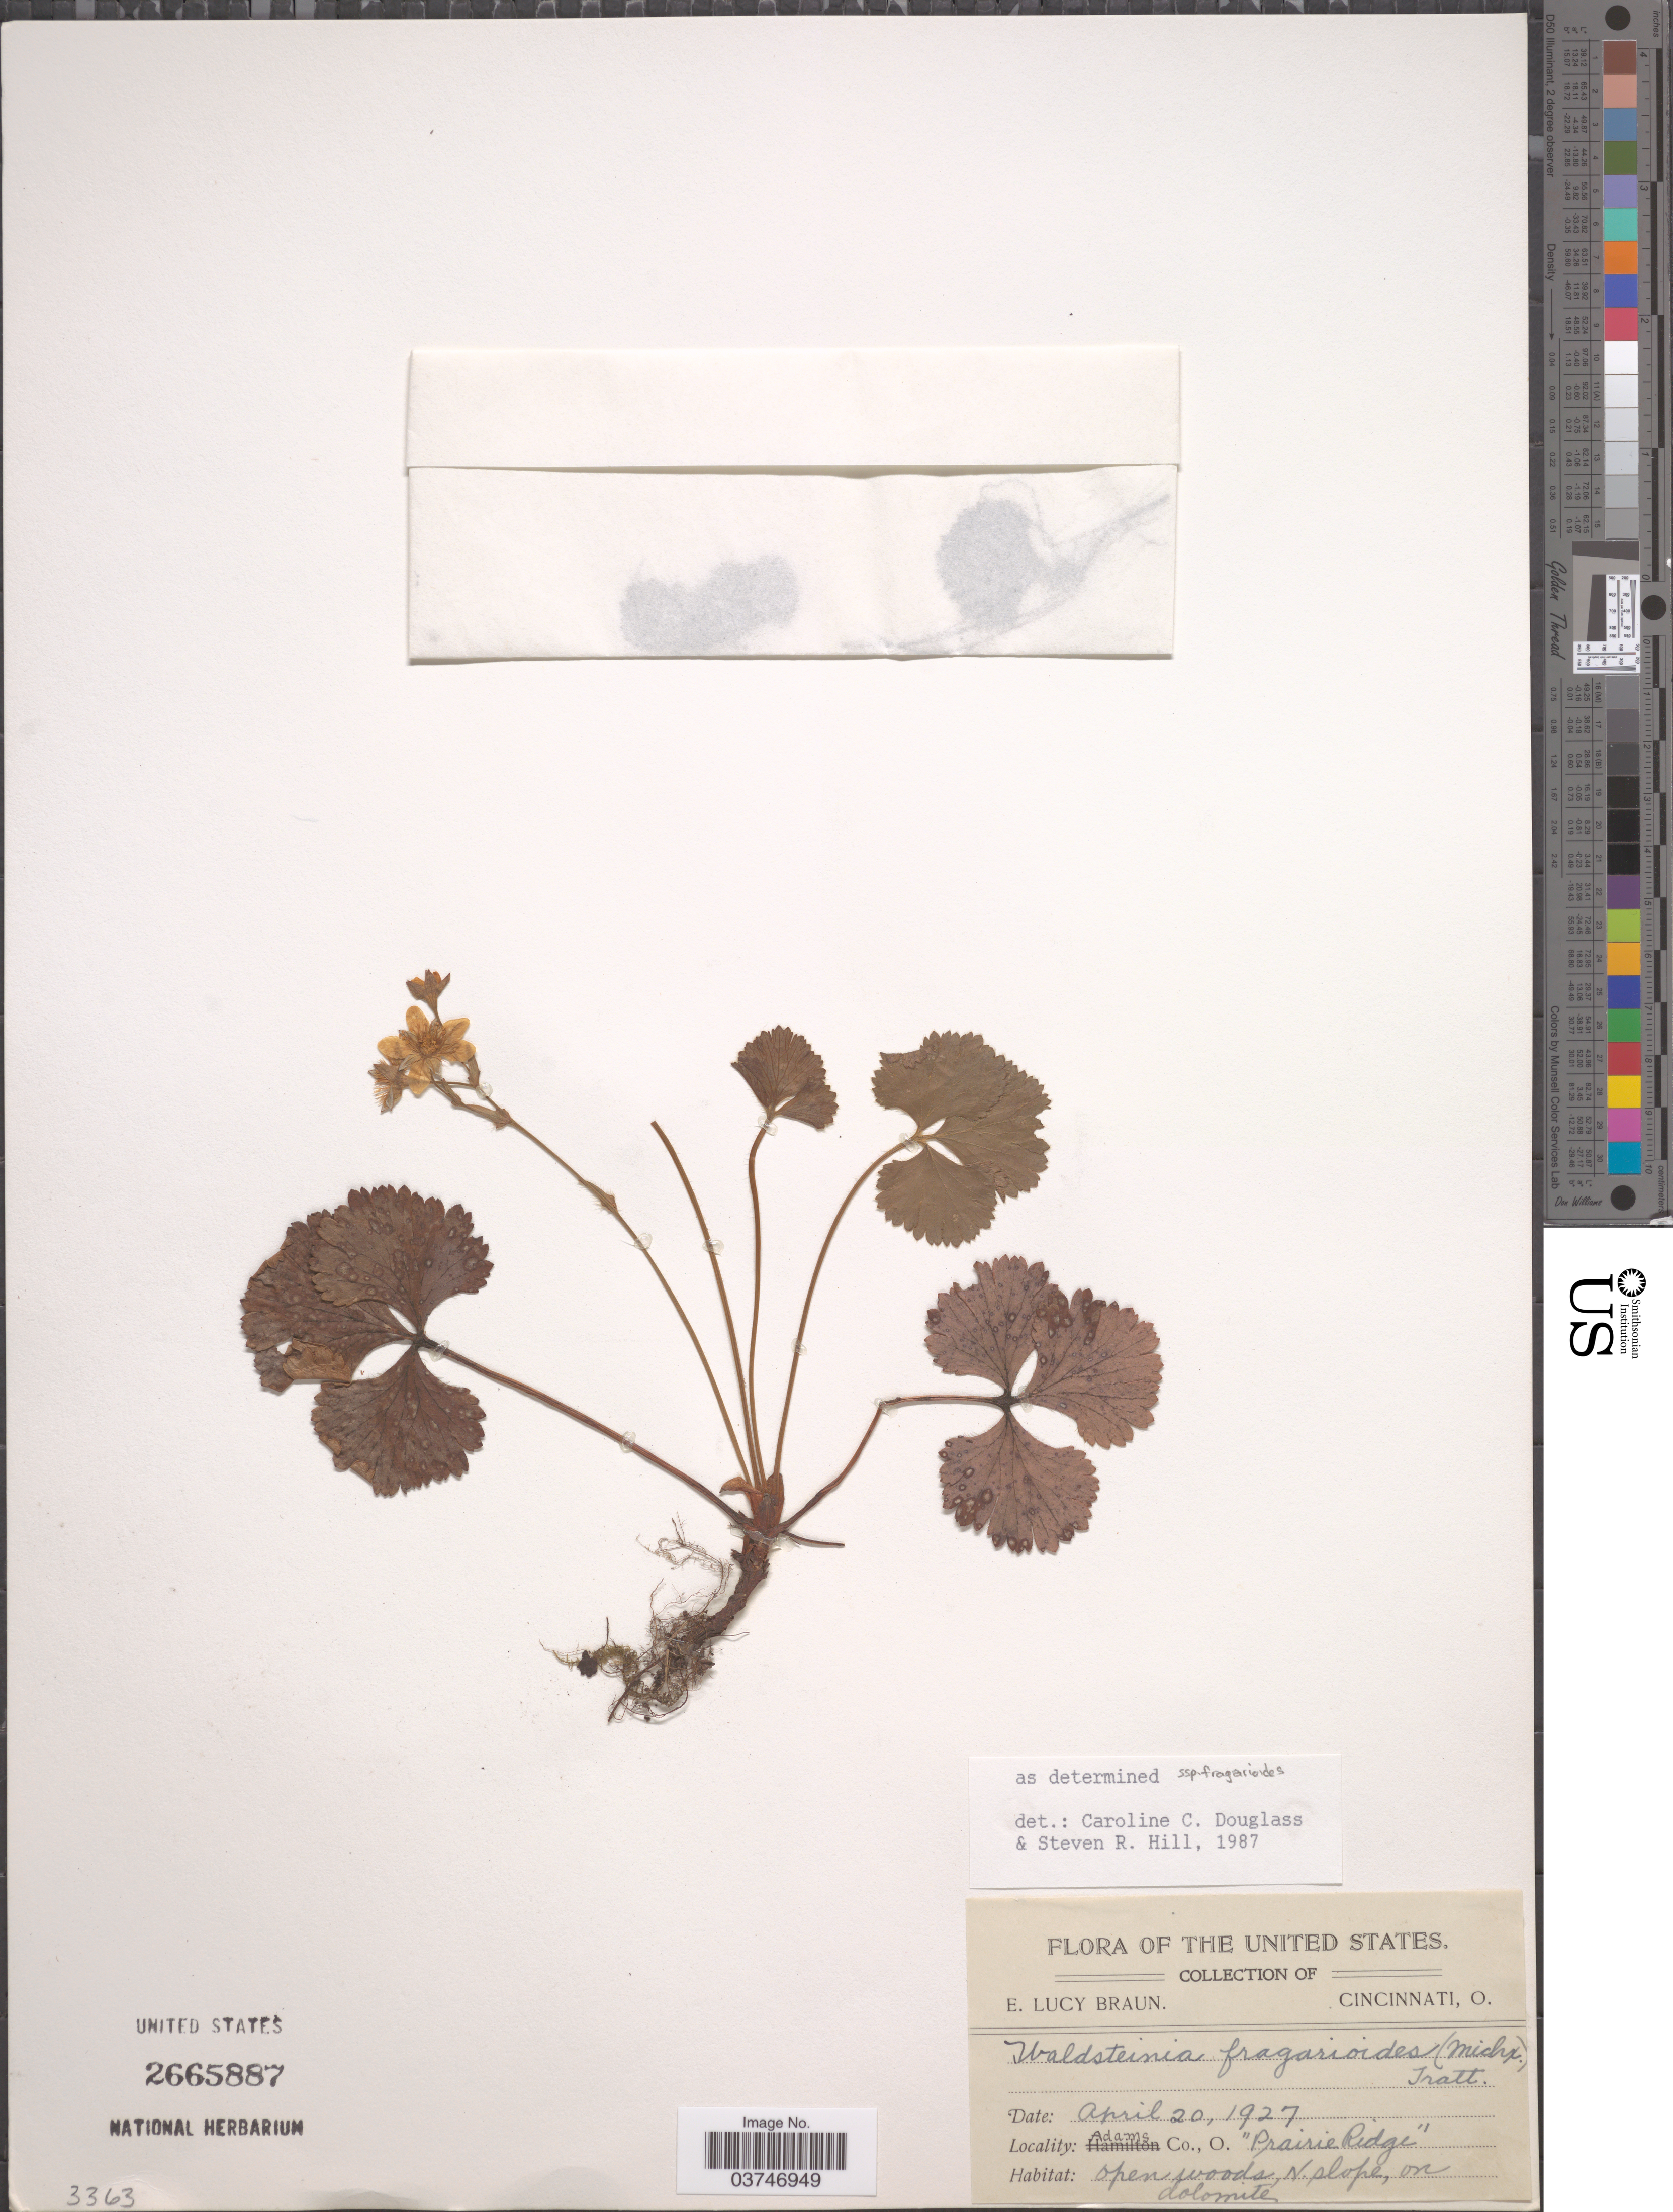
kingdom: Plantae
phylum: Tracheophyta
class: Magnoliopsida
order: Rosales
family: Rosaceae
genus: Waldsteinia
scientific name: Waldsteinia fragarioides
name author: (Michx.) Tratt.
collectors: E. L. Braun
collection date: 1927-04-20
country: United States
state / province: Ohio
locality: Adams Co., 'Prairie Ridge' open woods, N. slope, on dolomite.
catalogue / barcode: US 2665887